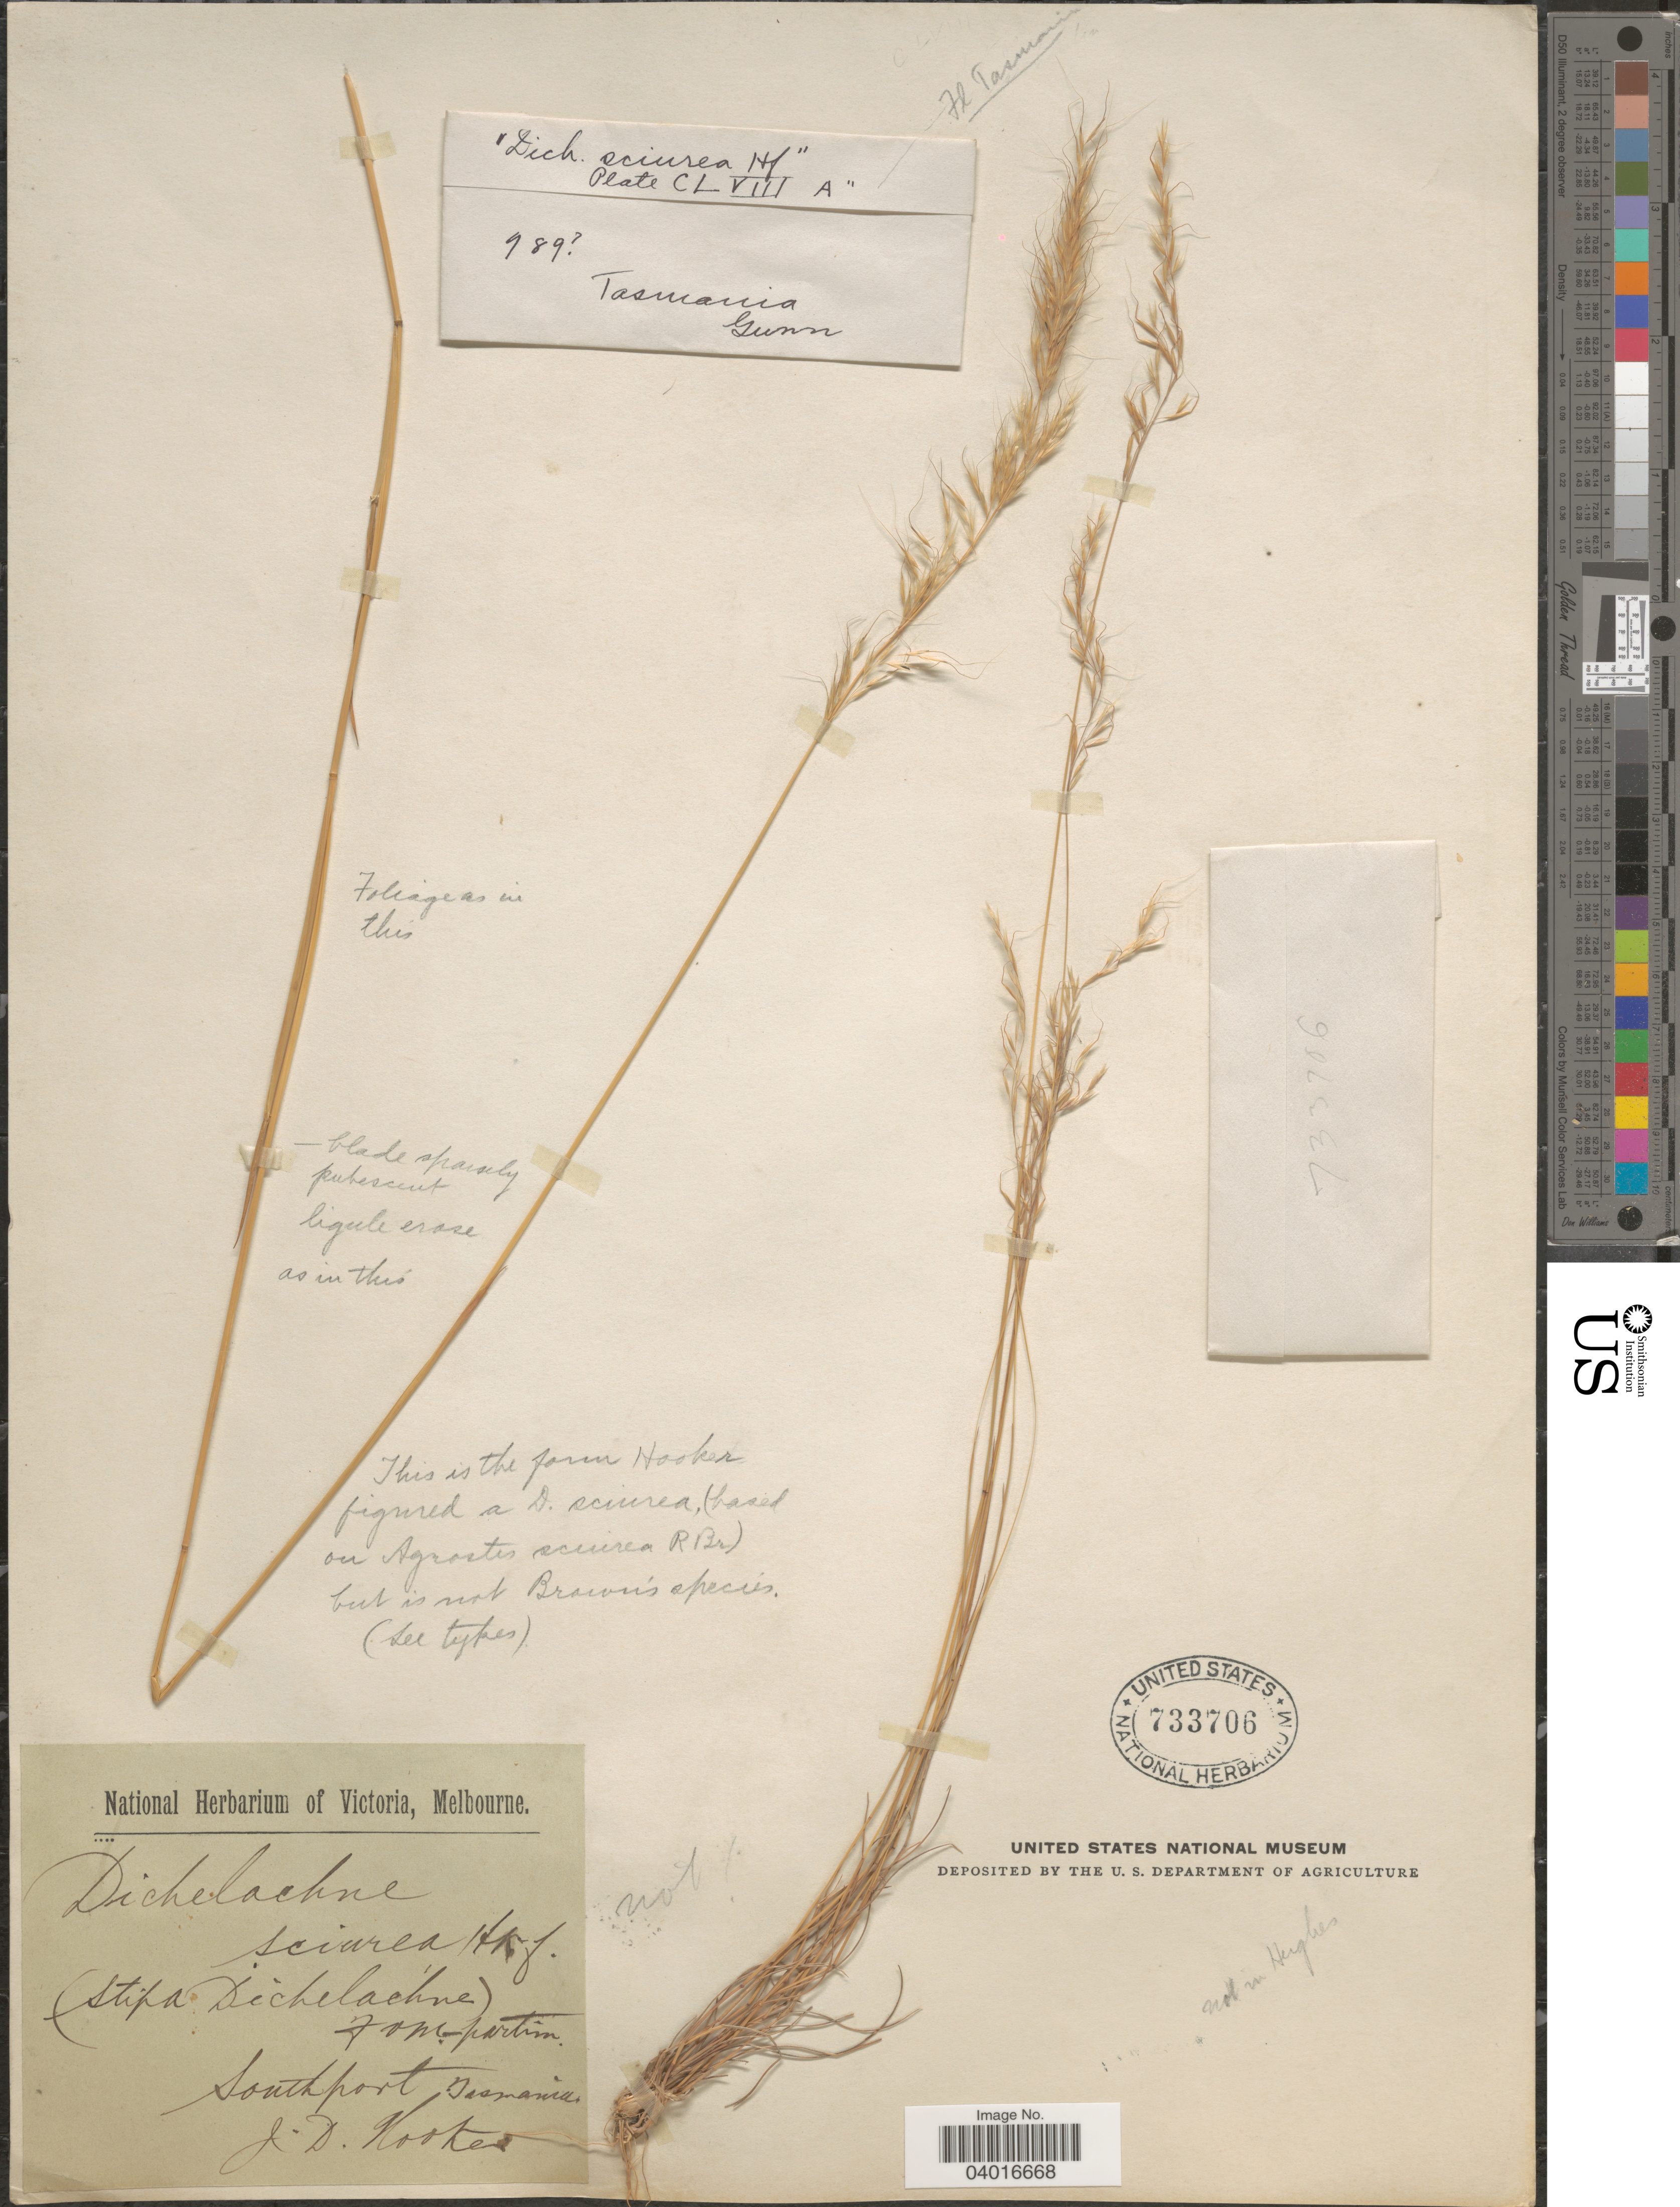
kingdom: Plantae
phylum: Tracheophyta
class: Liliopsida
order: Poales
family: Poaceae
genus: Dichelachne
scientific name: Dichelachne sp.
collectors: J. D. Hooker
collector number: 989?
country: Australia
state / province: Tasmania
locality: Southport.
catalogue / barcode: US 733706